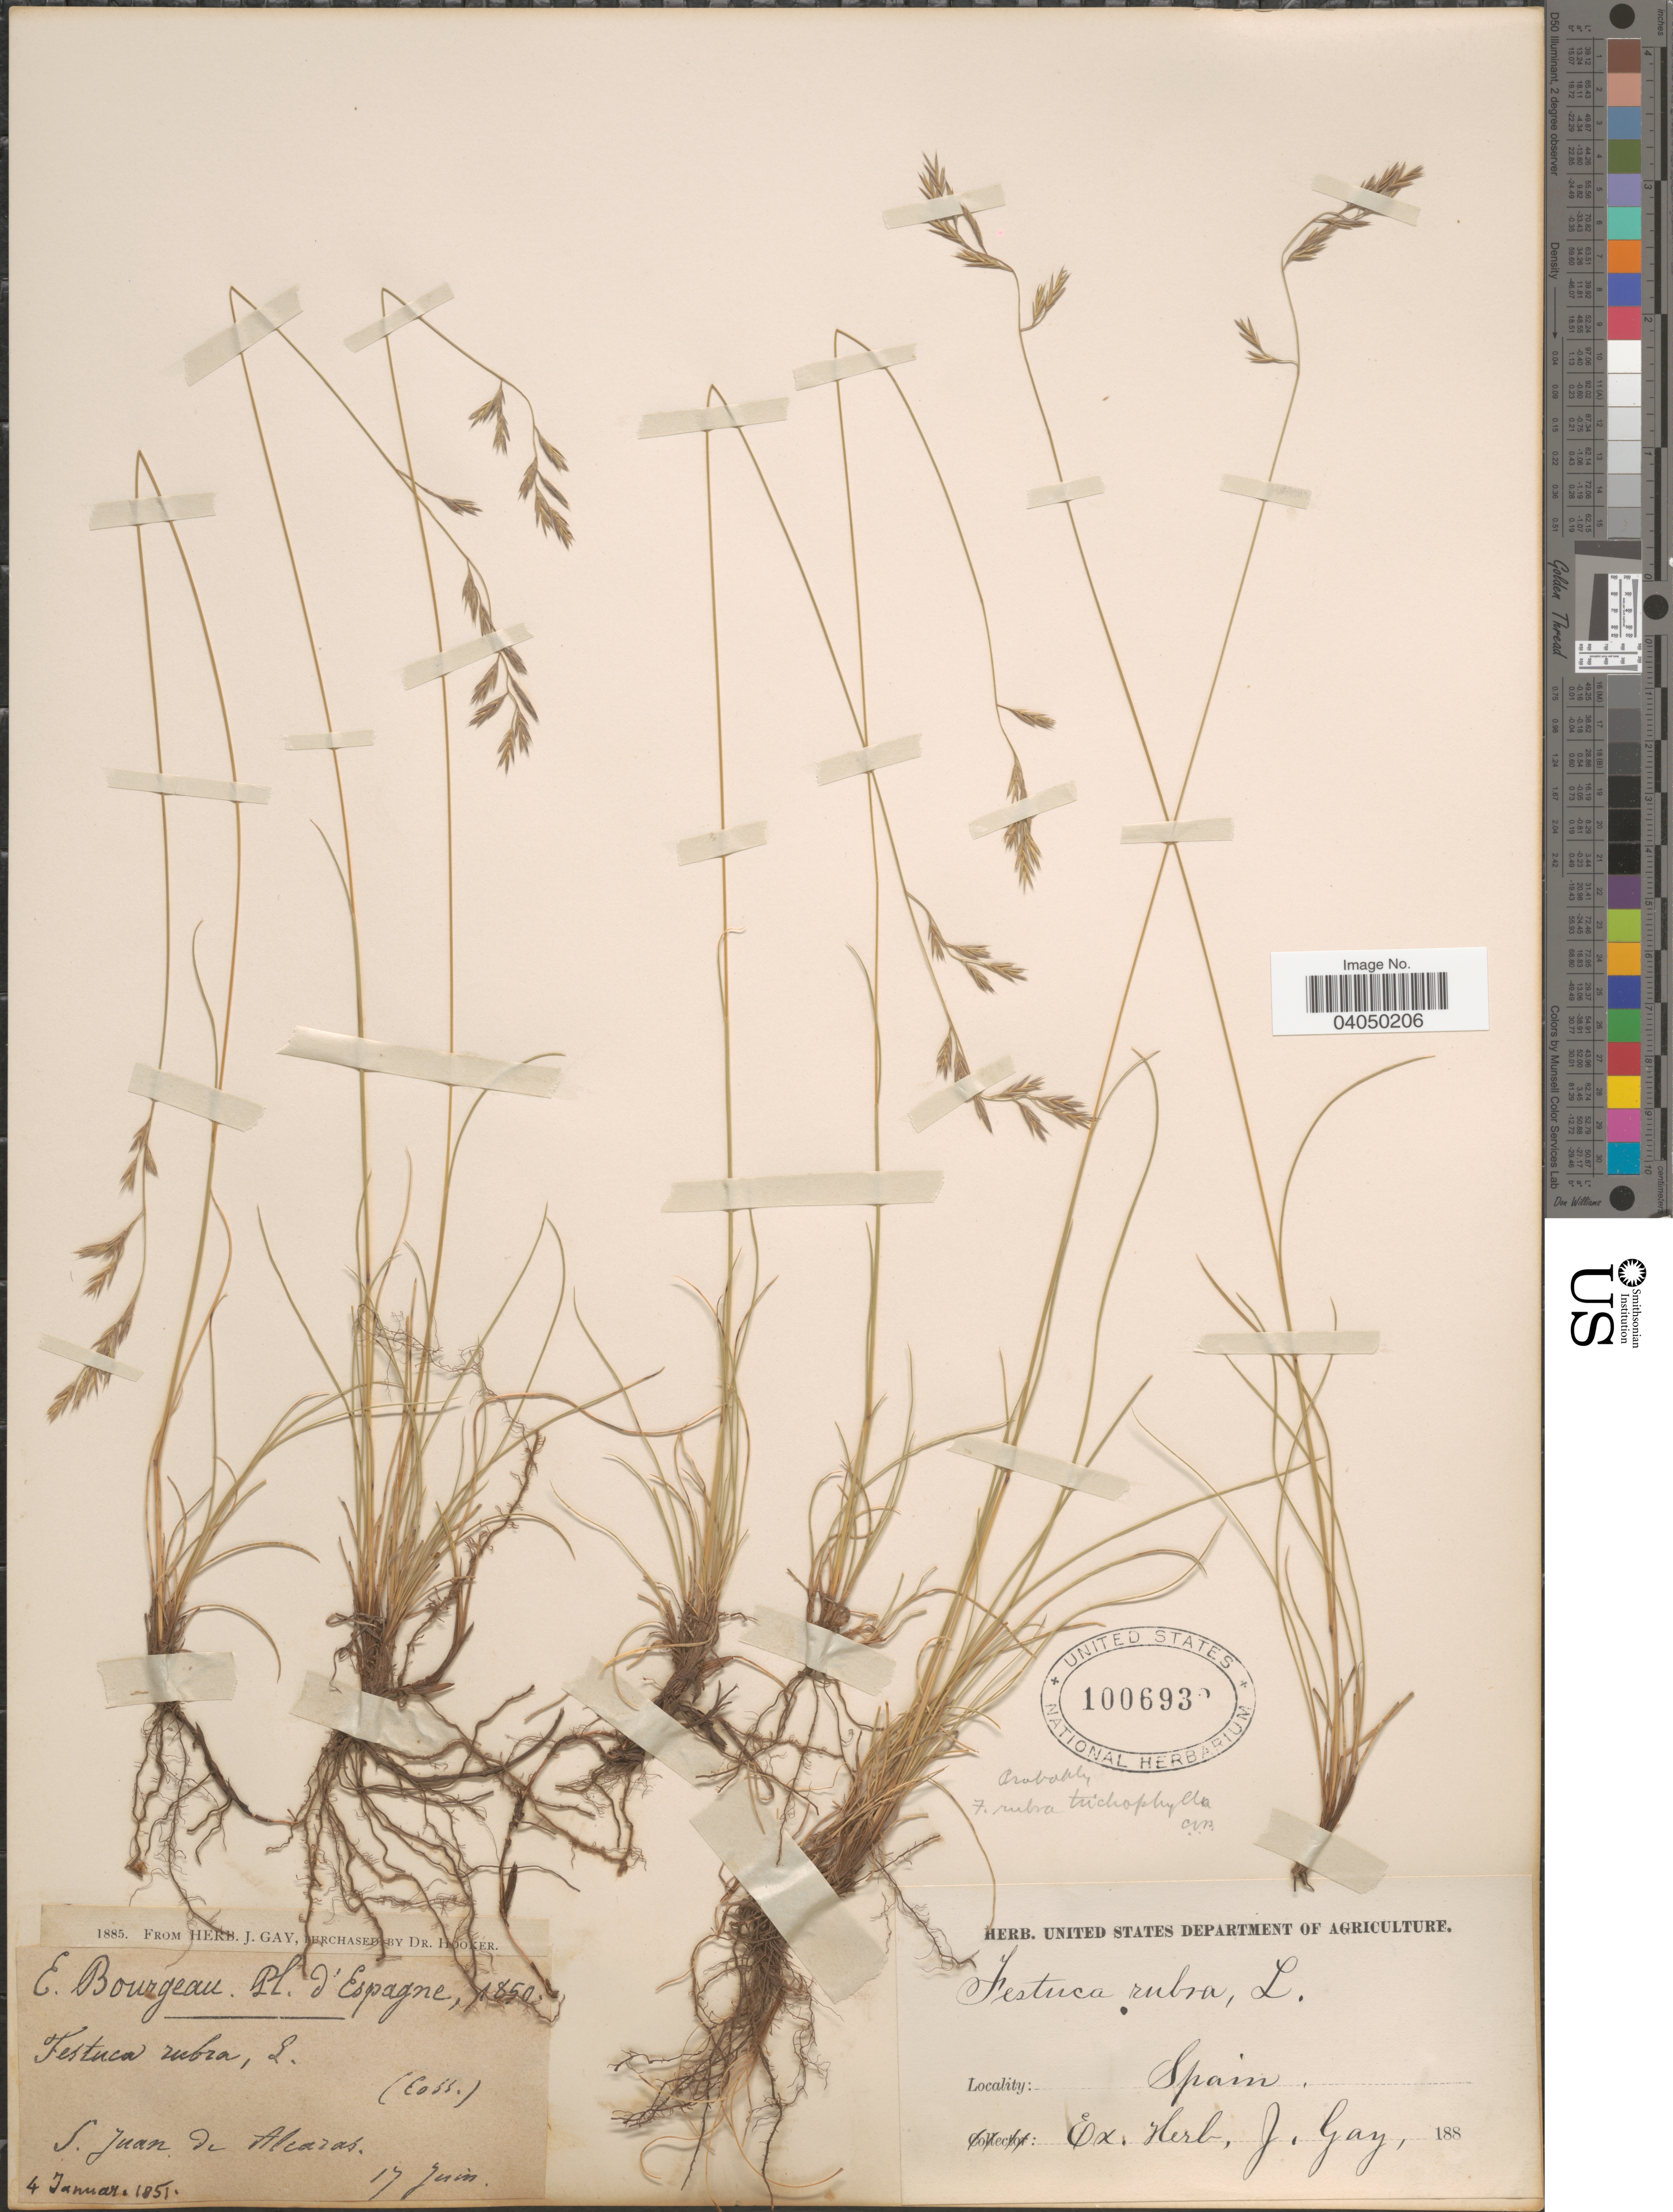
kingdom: Plantae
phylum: Tracheophyta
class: Liliopsida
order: Poales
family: Poaceae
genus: Festuca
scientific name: Festuca trichophylla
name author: (Ducros) K. Richt.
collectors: E. Bourgeau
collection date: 1850-06-17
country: Spain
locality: L'Espagne. S. Juan de Alcaras.